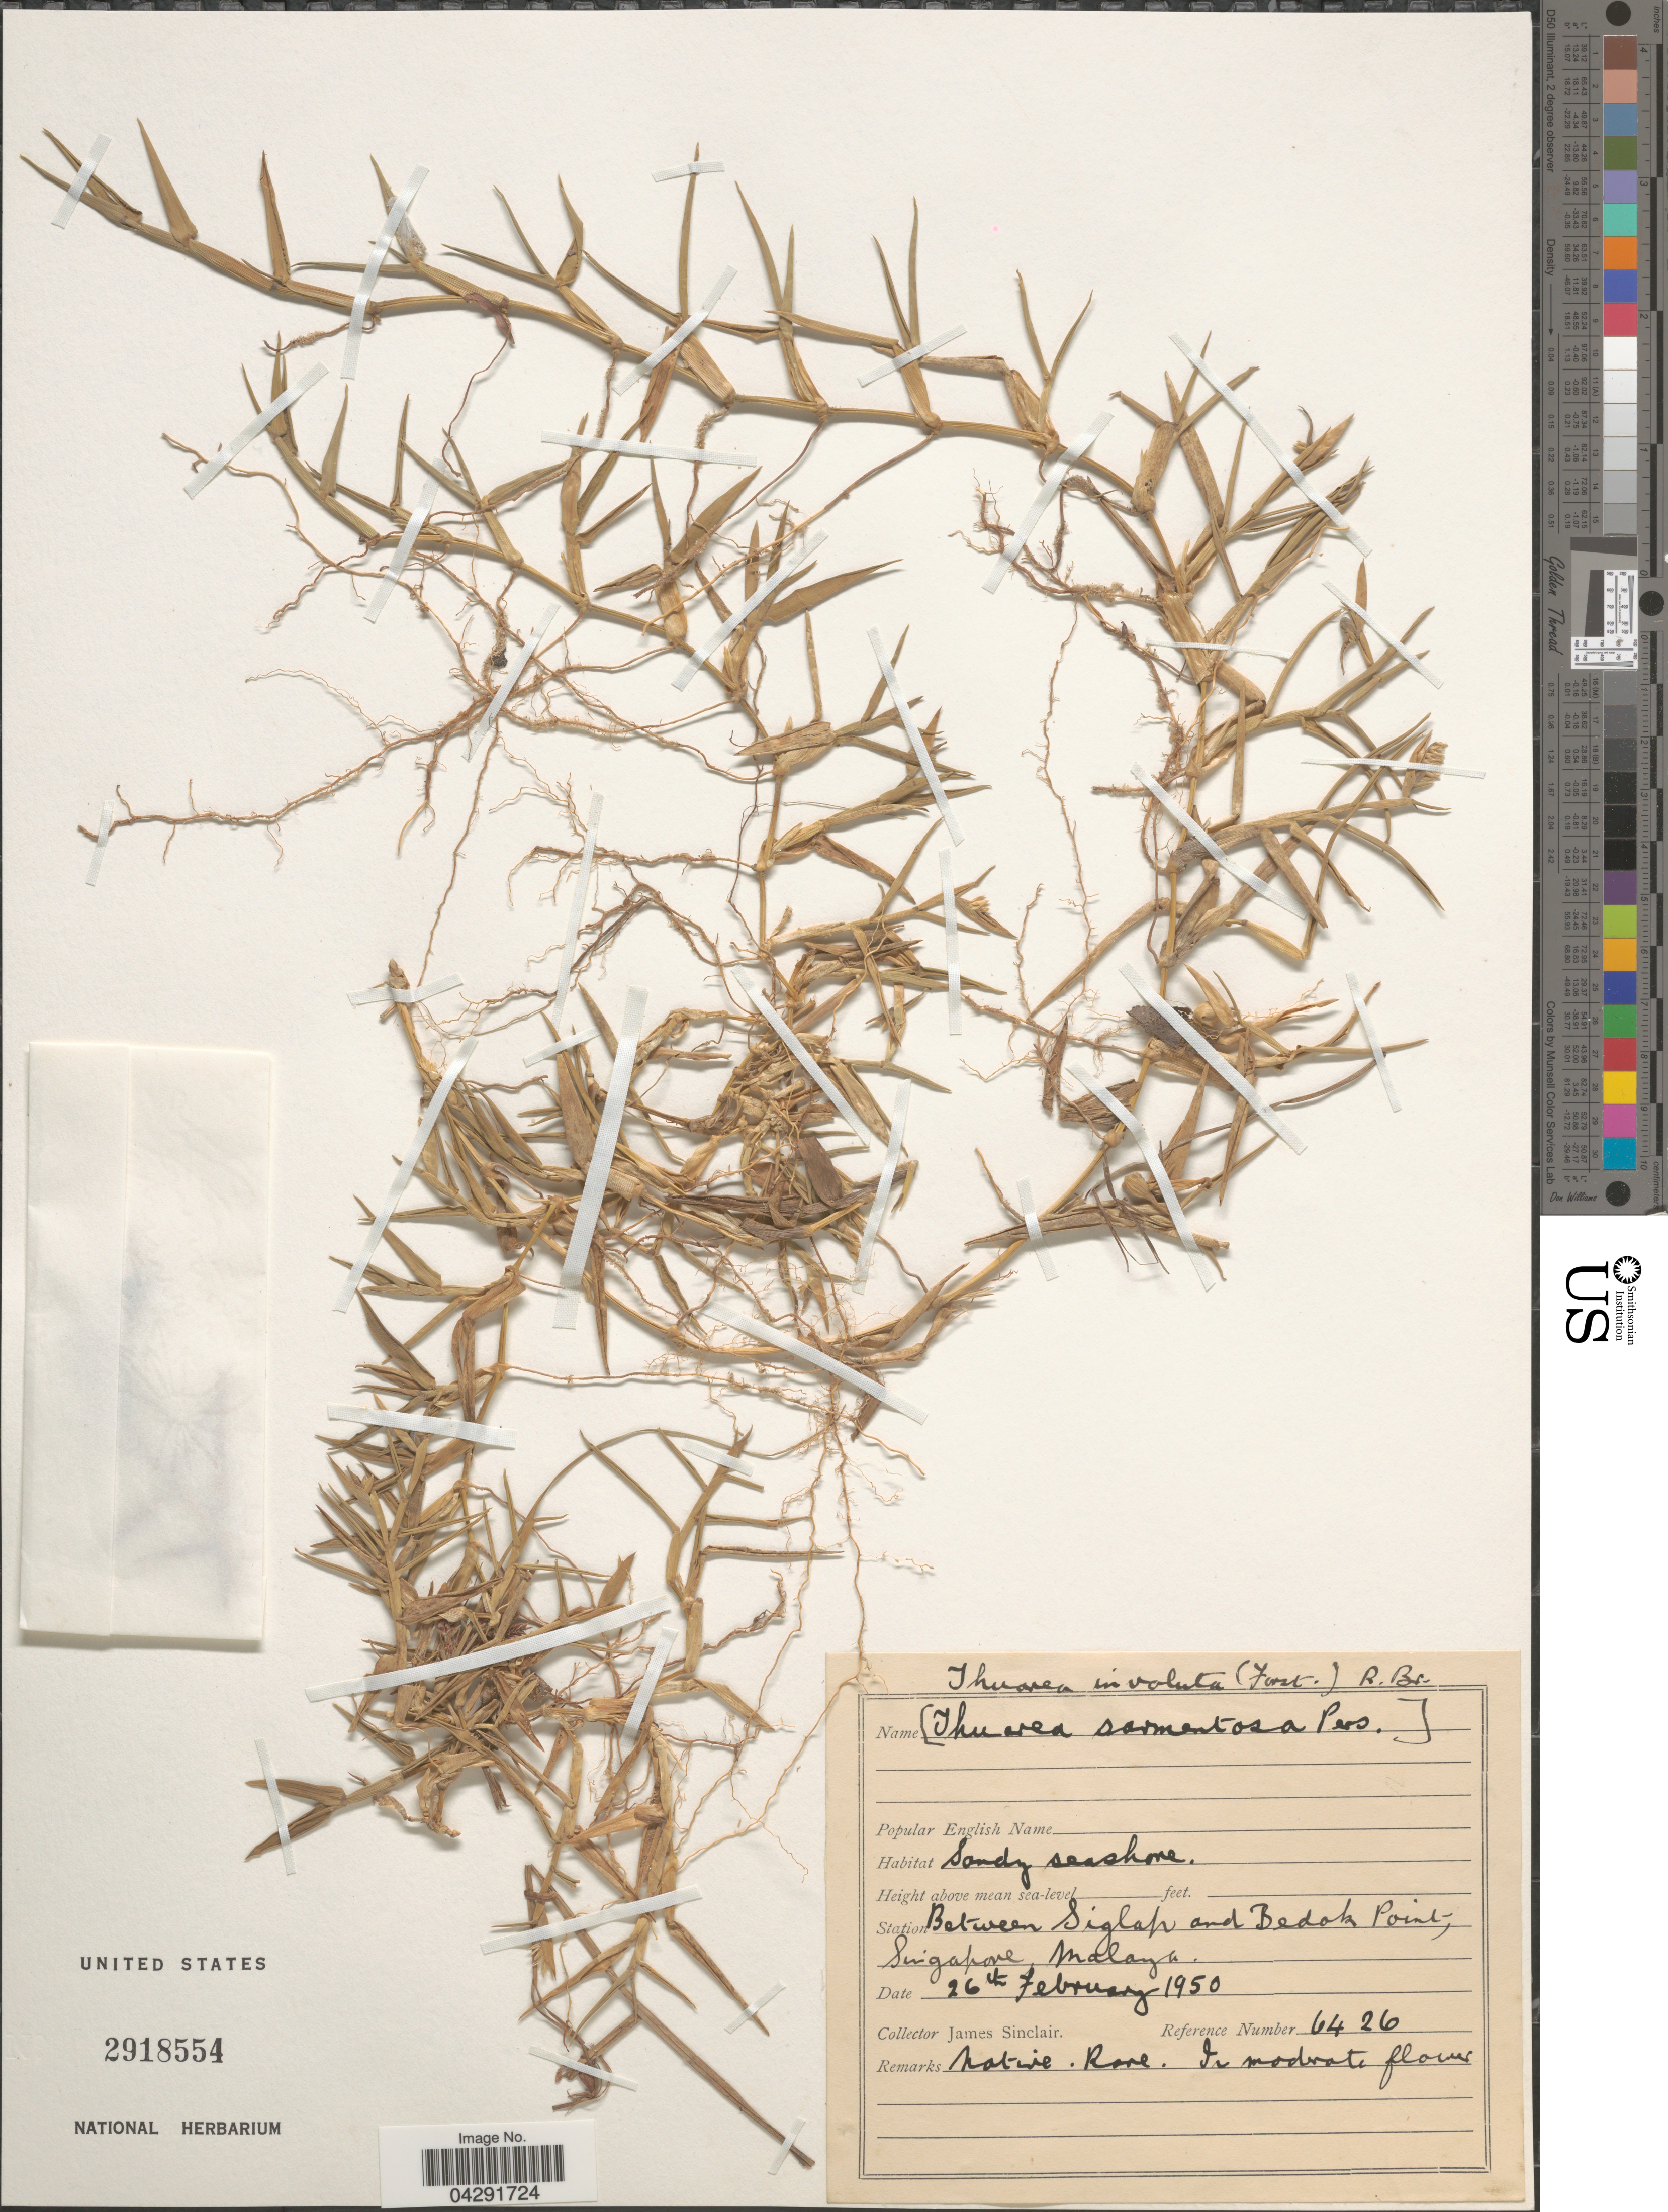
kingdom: Plantae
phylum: Tracheophyta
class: Liliopsida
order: Poales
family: Poaceae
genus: Thuarea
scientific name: Thuarea involuta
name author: (G. Forst.) R. Br. ex Sm.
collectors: J. Sinclair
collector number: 6426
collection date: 1950-02-26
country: Singapore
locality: Between Siglap and Bedok Point, Malaya.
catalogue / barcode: US 2918554